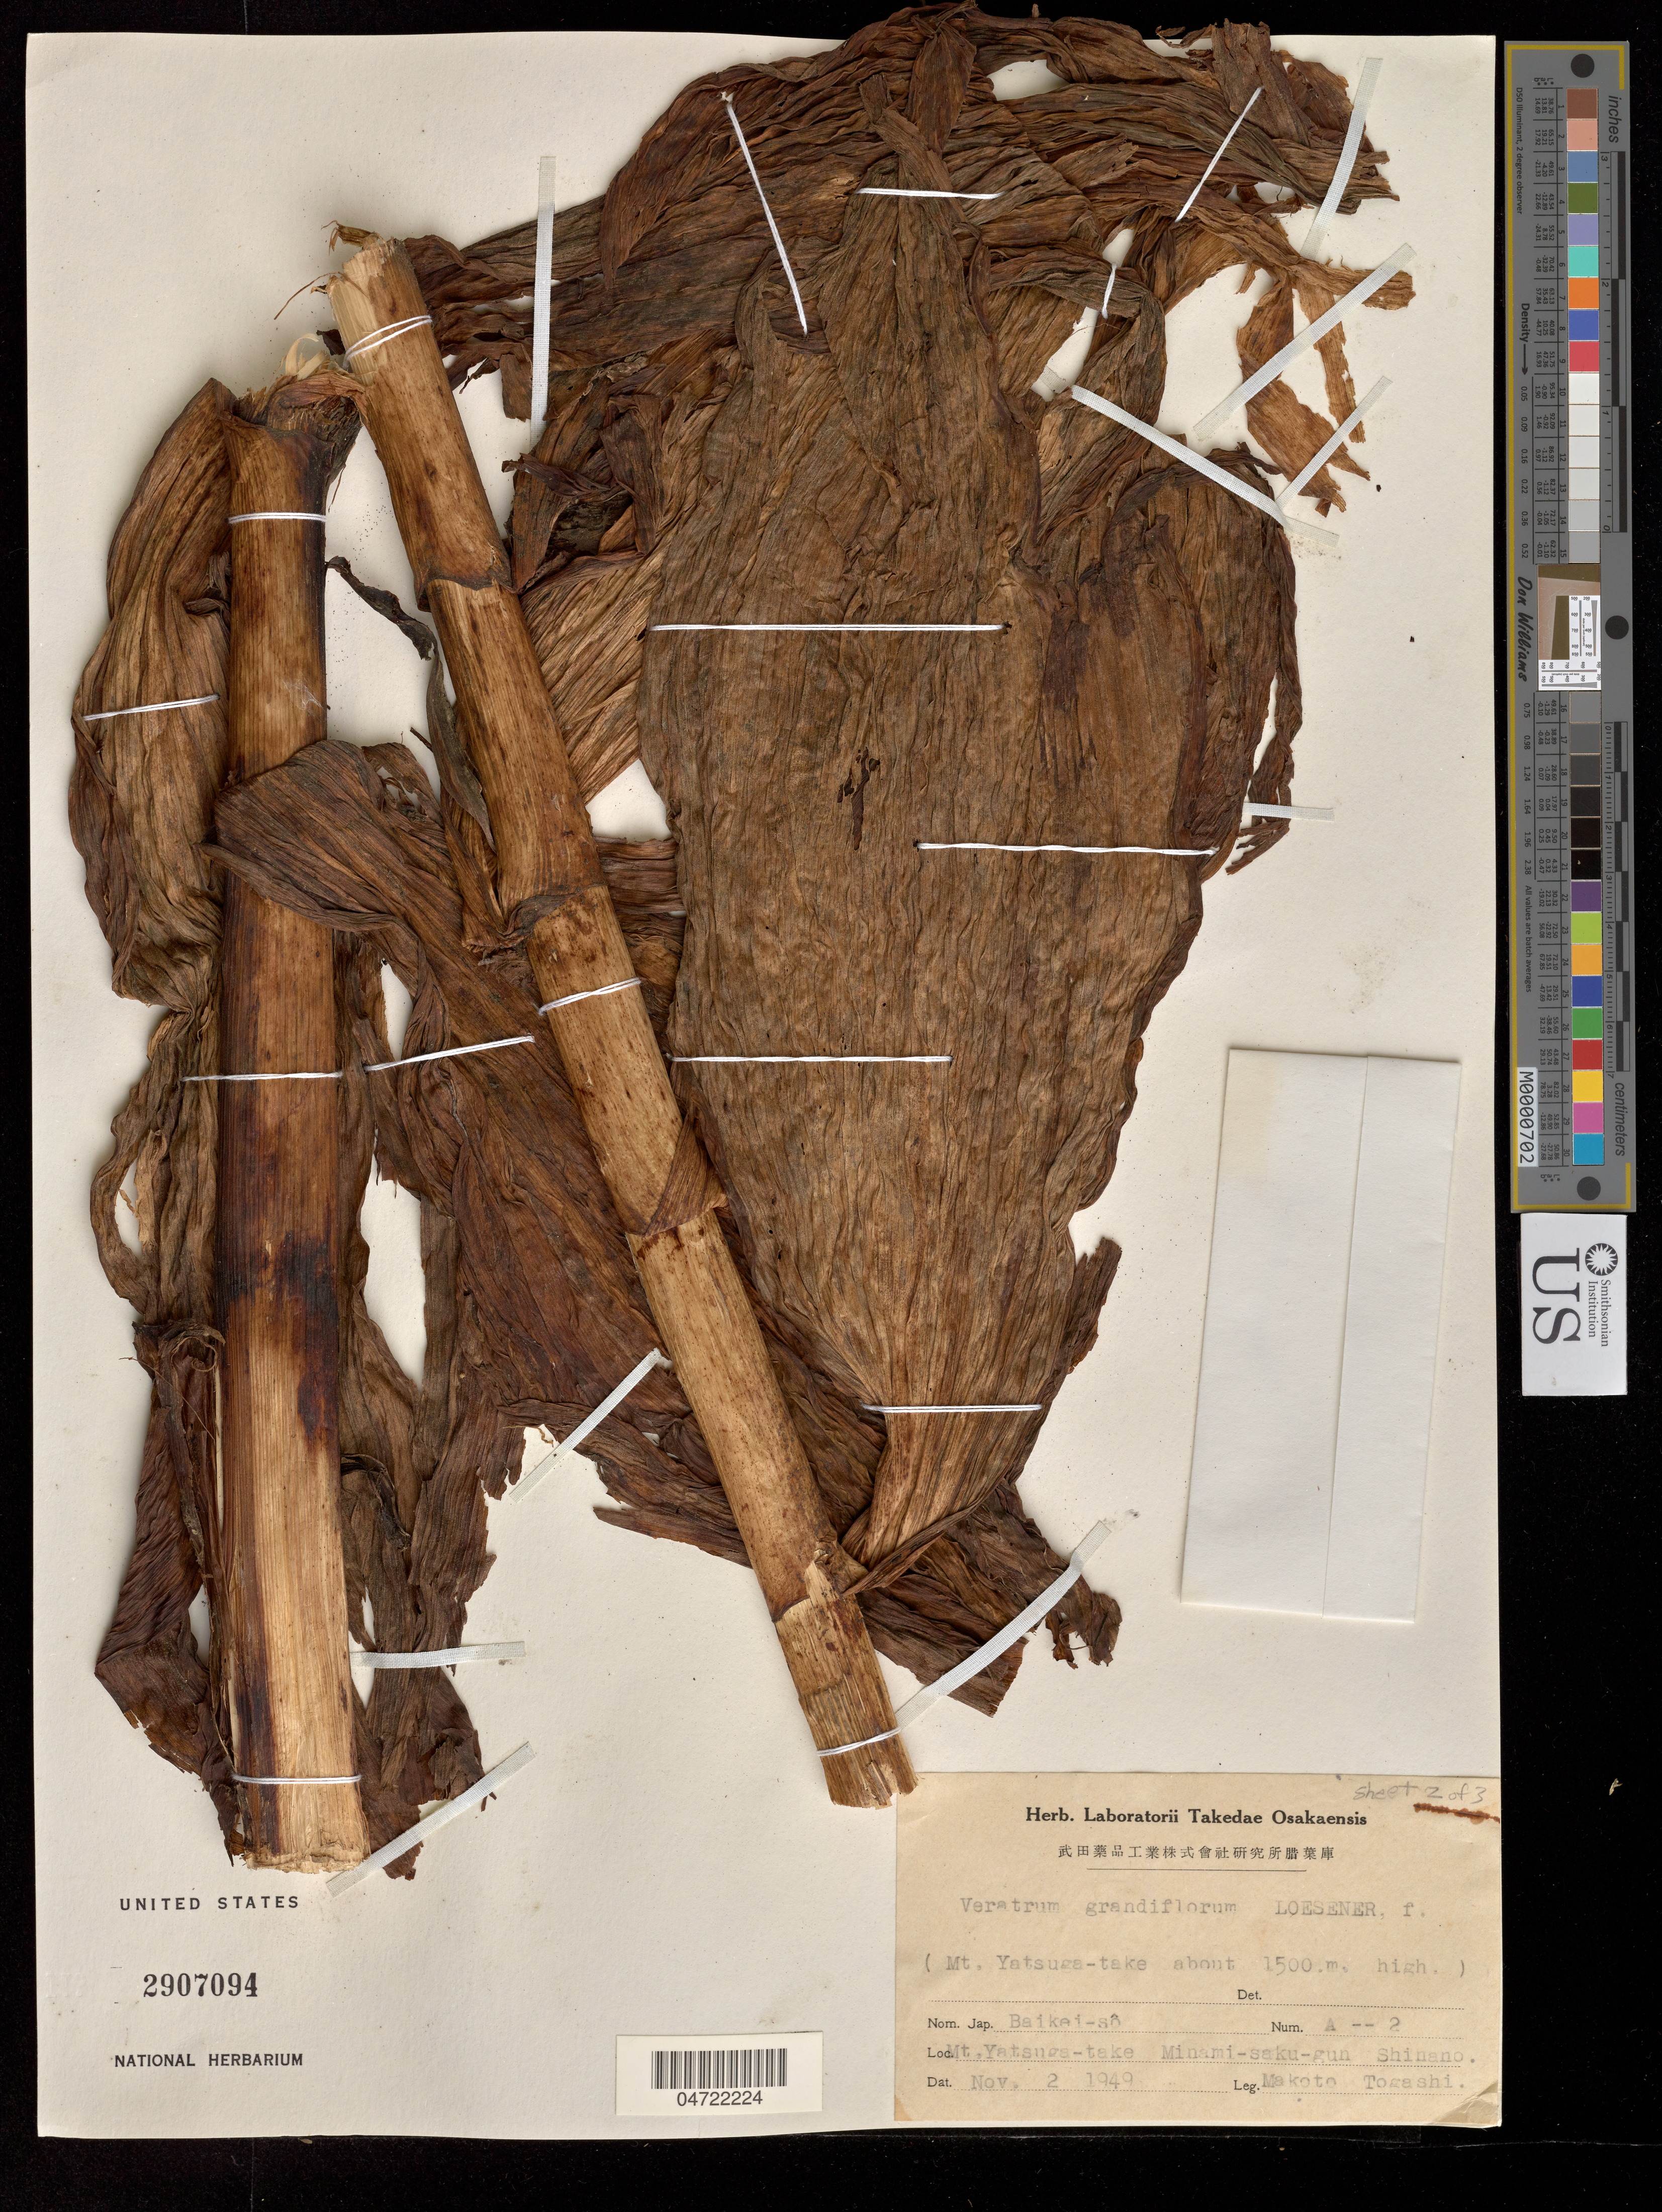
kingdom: Plantae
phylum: Tracheophyta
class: Liliopsida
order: Liliales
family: Melanthiaceae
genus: Veratrum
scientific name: Veratrum grandiflorum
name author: (Maxim. ex Miq.) O. Loes.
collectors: M. Togashi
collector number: A -- 2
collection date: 1949-11-02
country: Japan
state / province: Nagano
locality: Yatsugatake Mountains, Minami-Saku-gun Shinano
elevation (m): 1500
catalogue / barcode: US 2907094